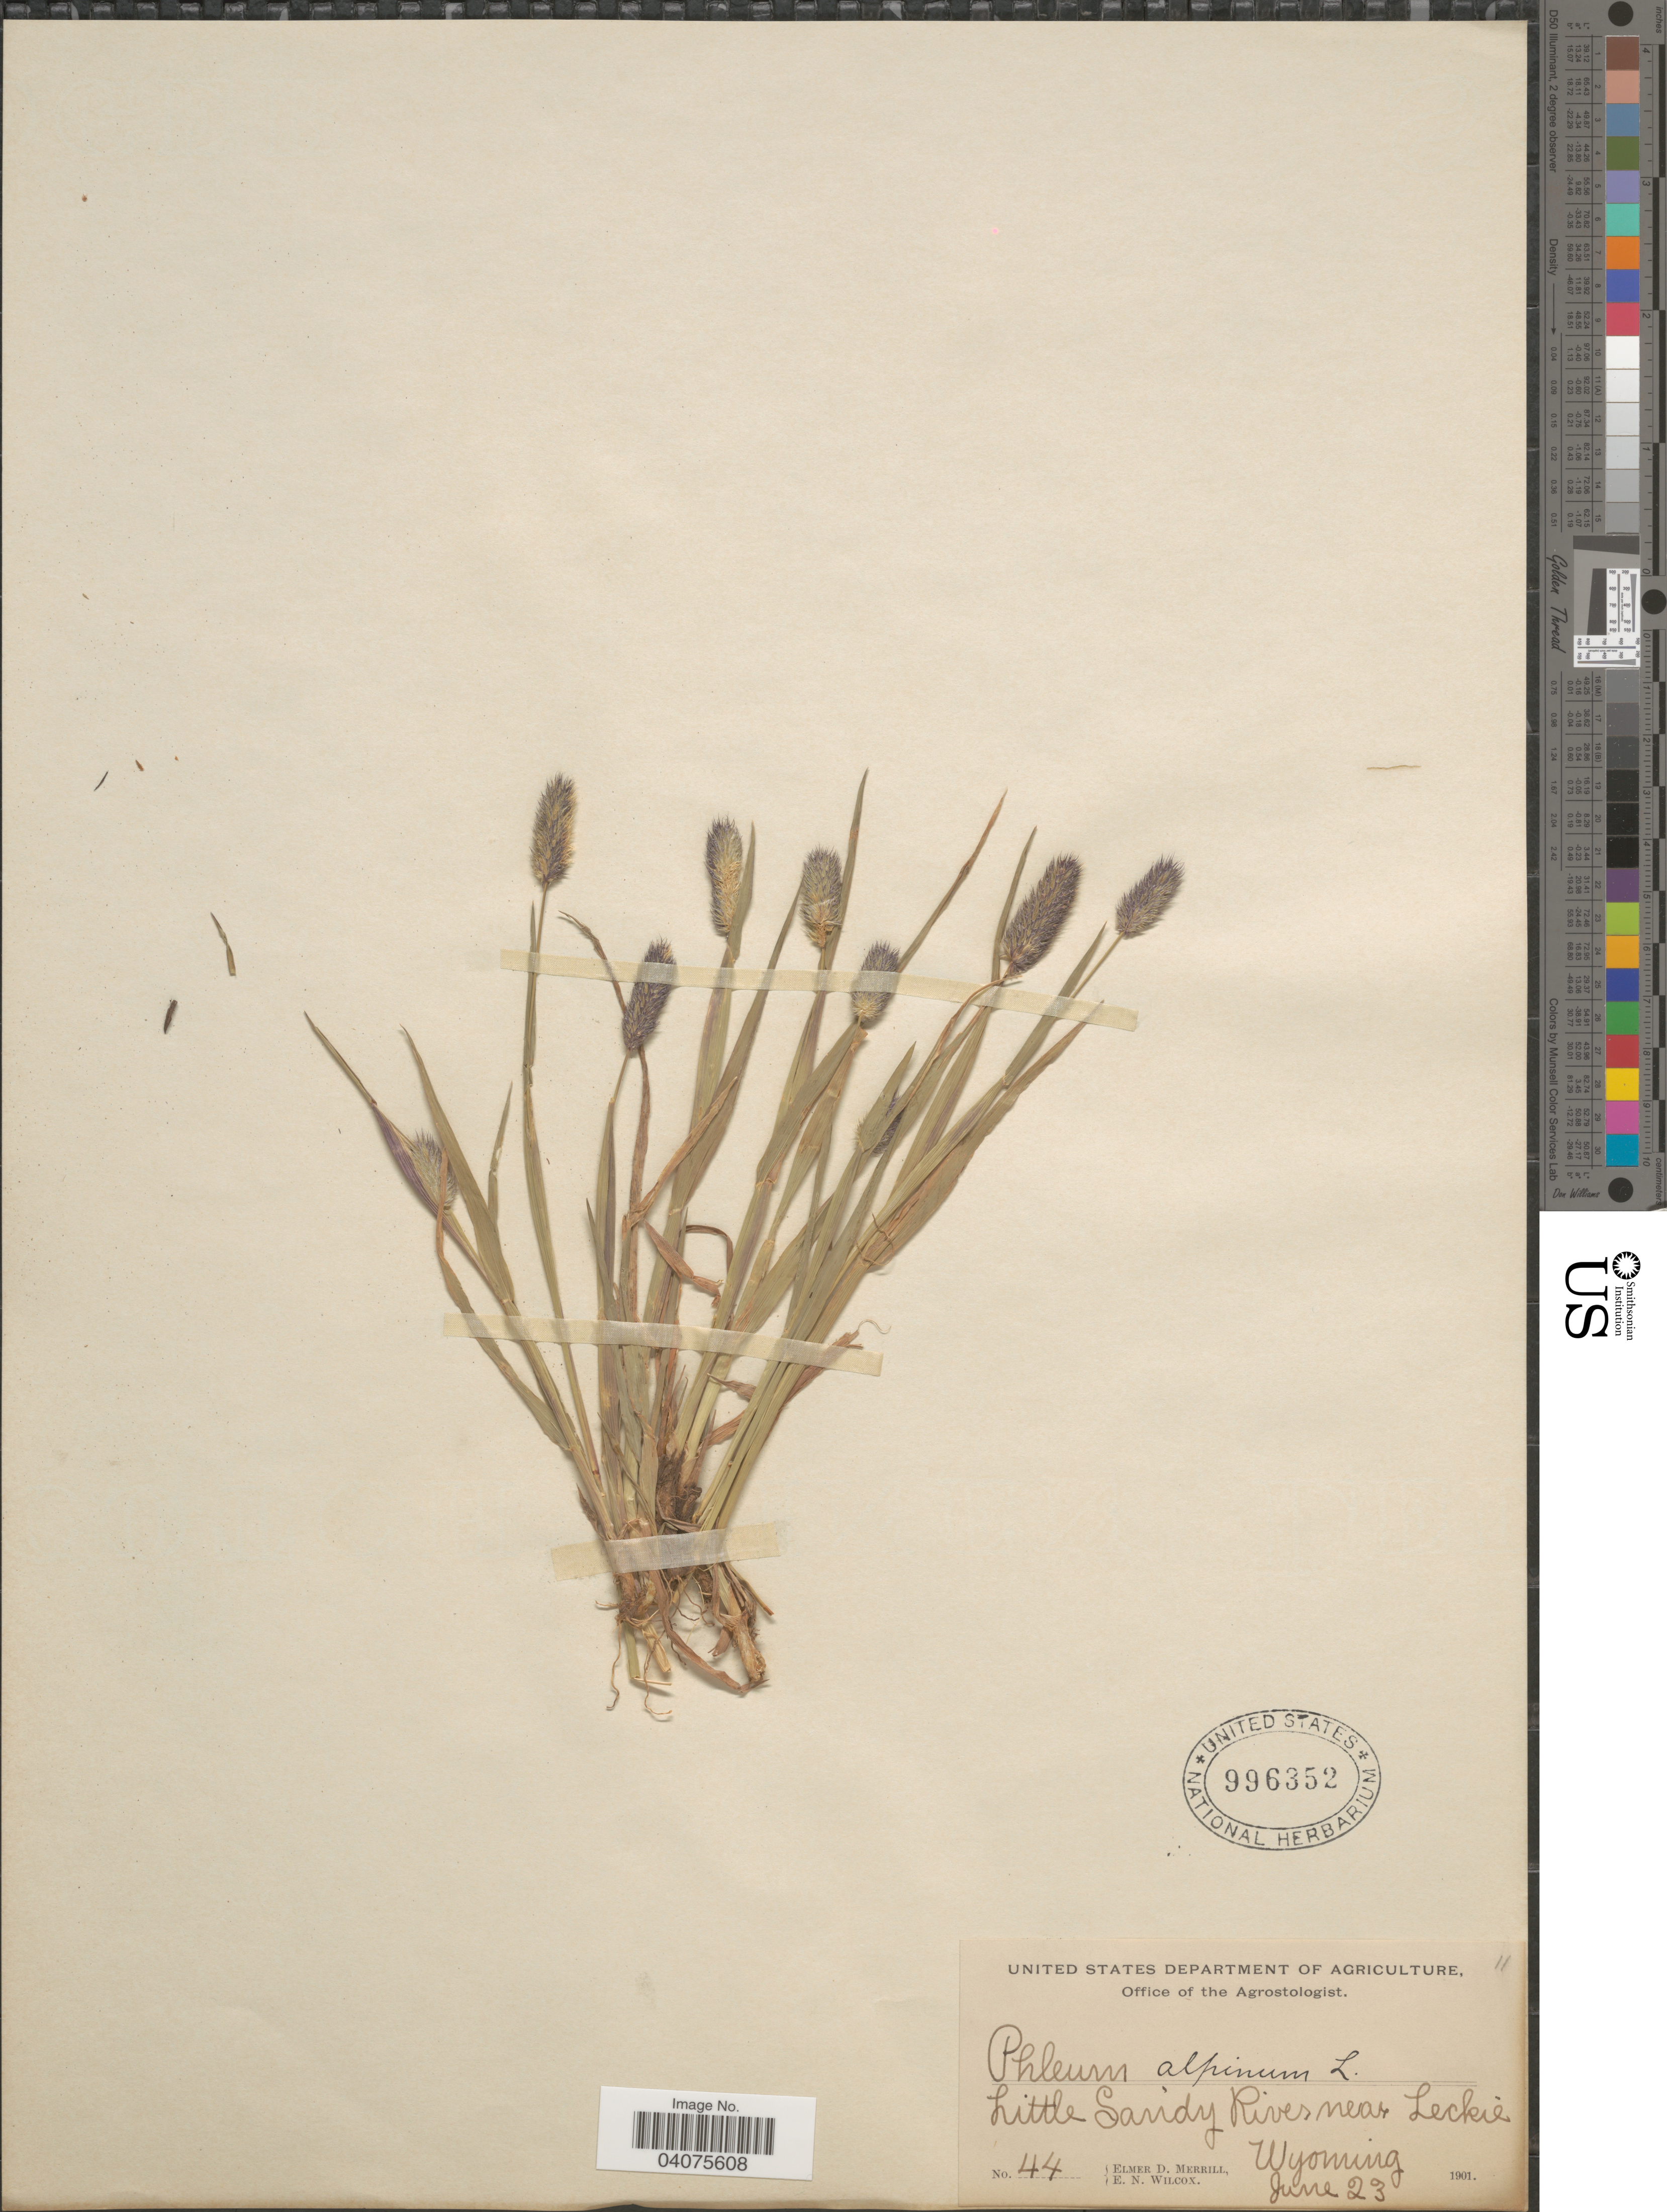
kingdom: Plantae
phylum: Tracheophyta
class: Liliopsida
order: Poales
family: Poaceae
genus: Phleum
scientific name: Phleum alpinum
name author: L.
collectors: E. D. Merrill & E. Wilcox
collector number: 44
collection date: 1901-06-23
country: United States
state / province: Wyoming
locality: Little Sandy River near Leckie.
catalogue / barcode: US 996352